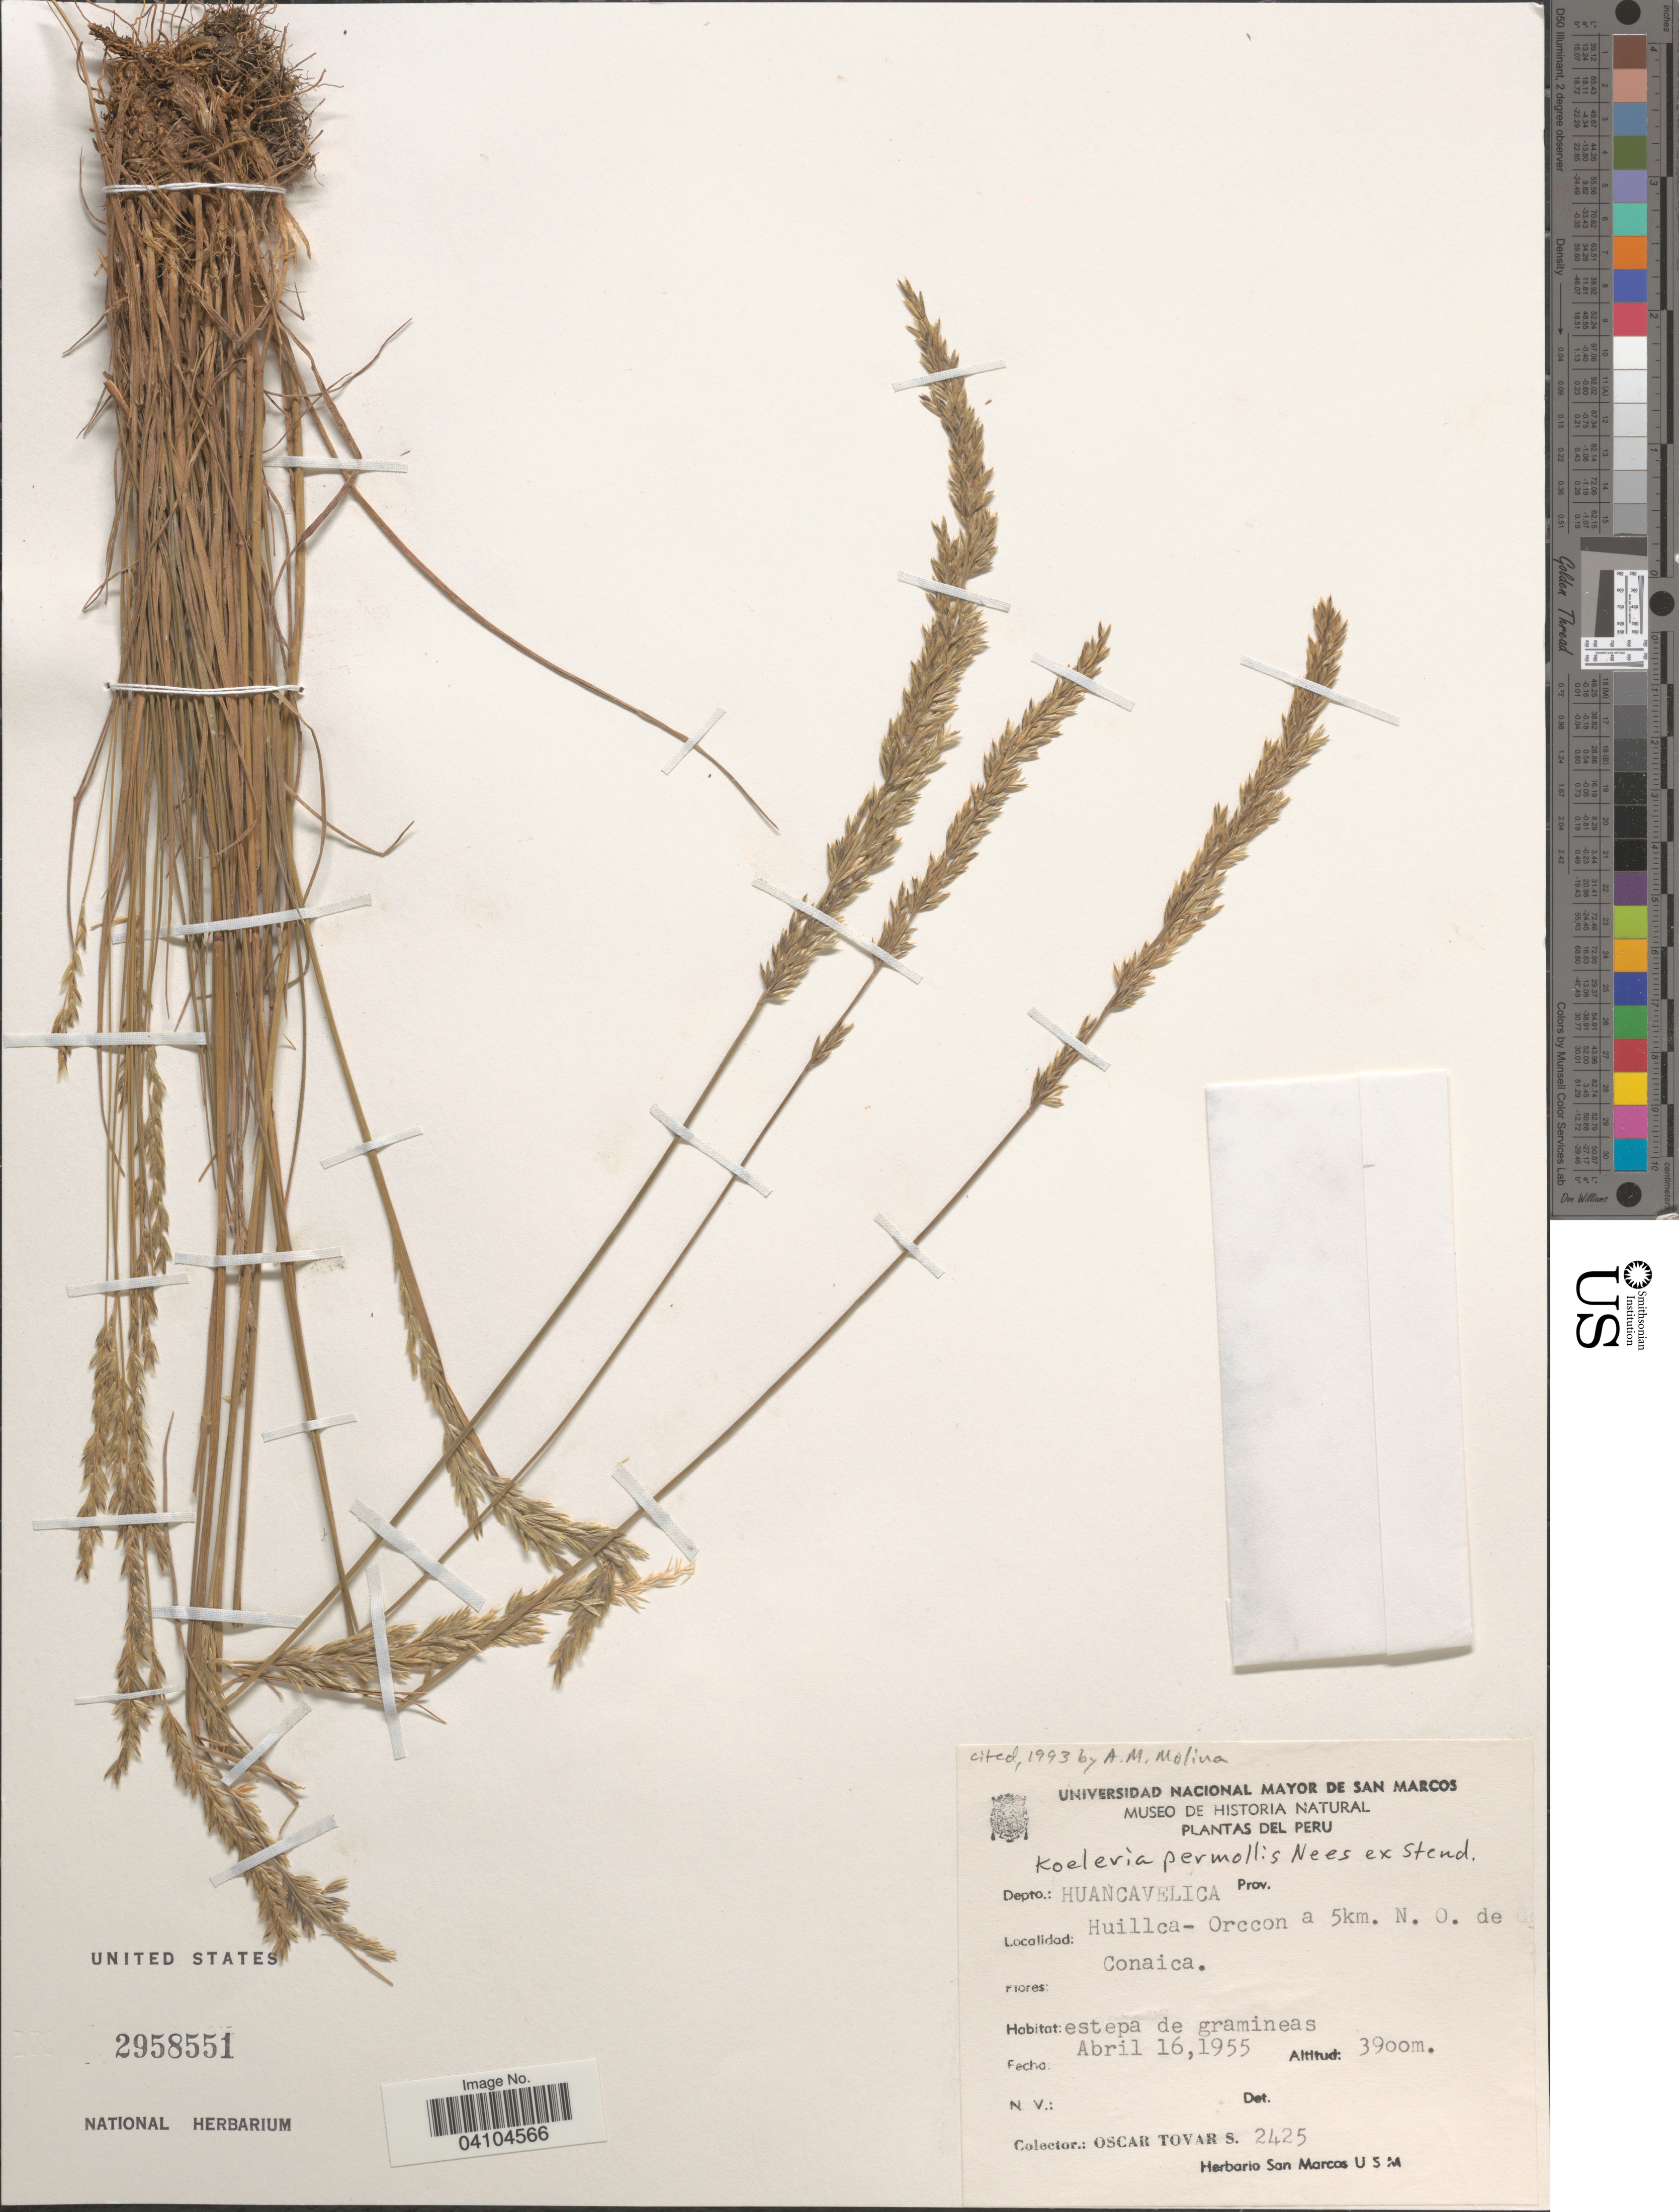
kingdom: Plantae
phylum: Tracheophyta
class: Liliopsida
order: Poales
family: Poaceae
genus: Koeleria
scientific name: Koeleria permollis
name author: Nees ex Steud.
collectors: Ó. Tovar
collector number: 2425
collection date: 1955-04-16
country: Peru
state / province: Huancavelica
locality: Depto.: Huancavelica. Huillca- Orecon a 5km. N. O. de Conaica.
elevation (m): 3900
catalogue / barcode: US 2958551